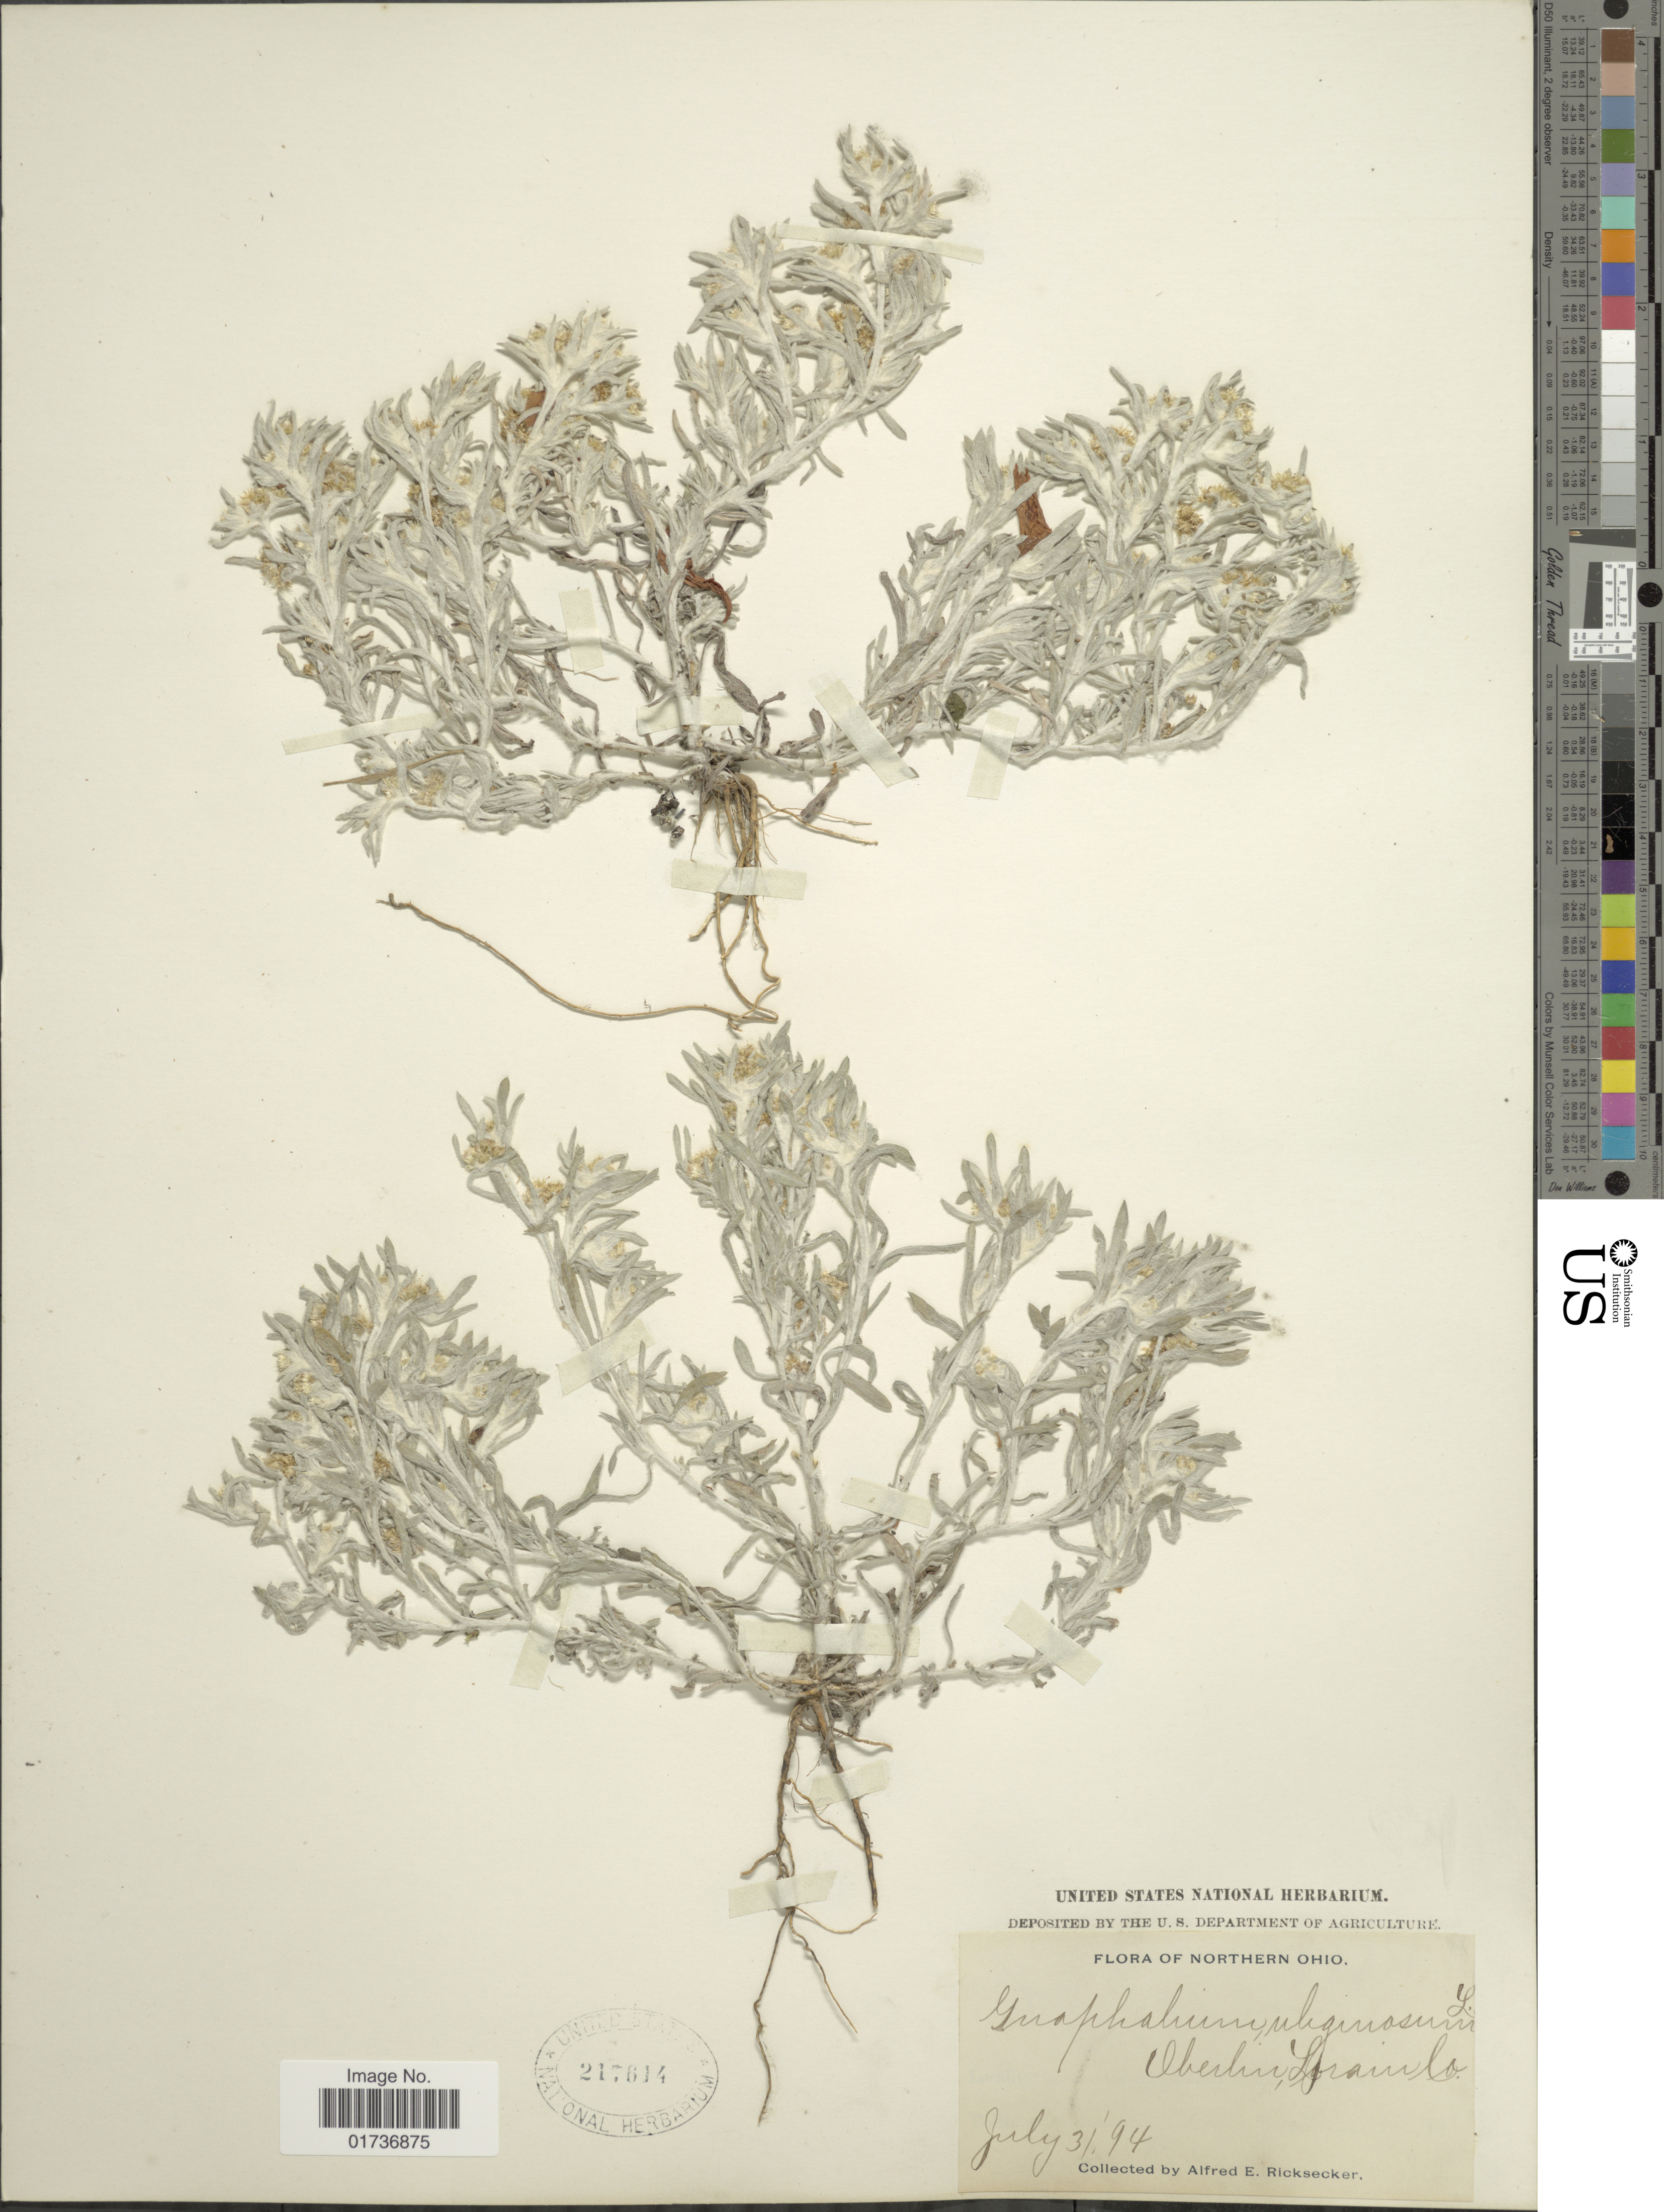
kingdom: Plantae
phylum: Tracheophyta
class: Magnoliopsida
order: Asterales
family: Asteraceae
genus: Gnaphalium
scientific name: Gnaphalium uliginosum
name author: L.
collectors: A. E. Ricksecker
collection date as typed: Transcribed d/m/y: 31/7/94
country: United States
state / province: Ohio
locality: Northern Ohio, Oberlin, Lorain Co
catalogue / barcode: US 217614